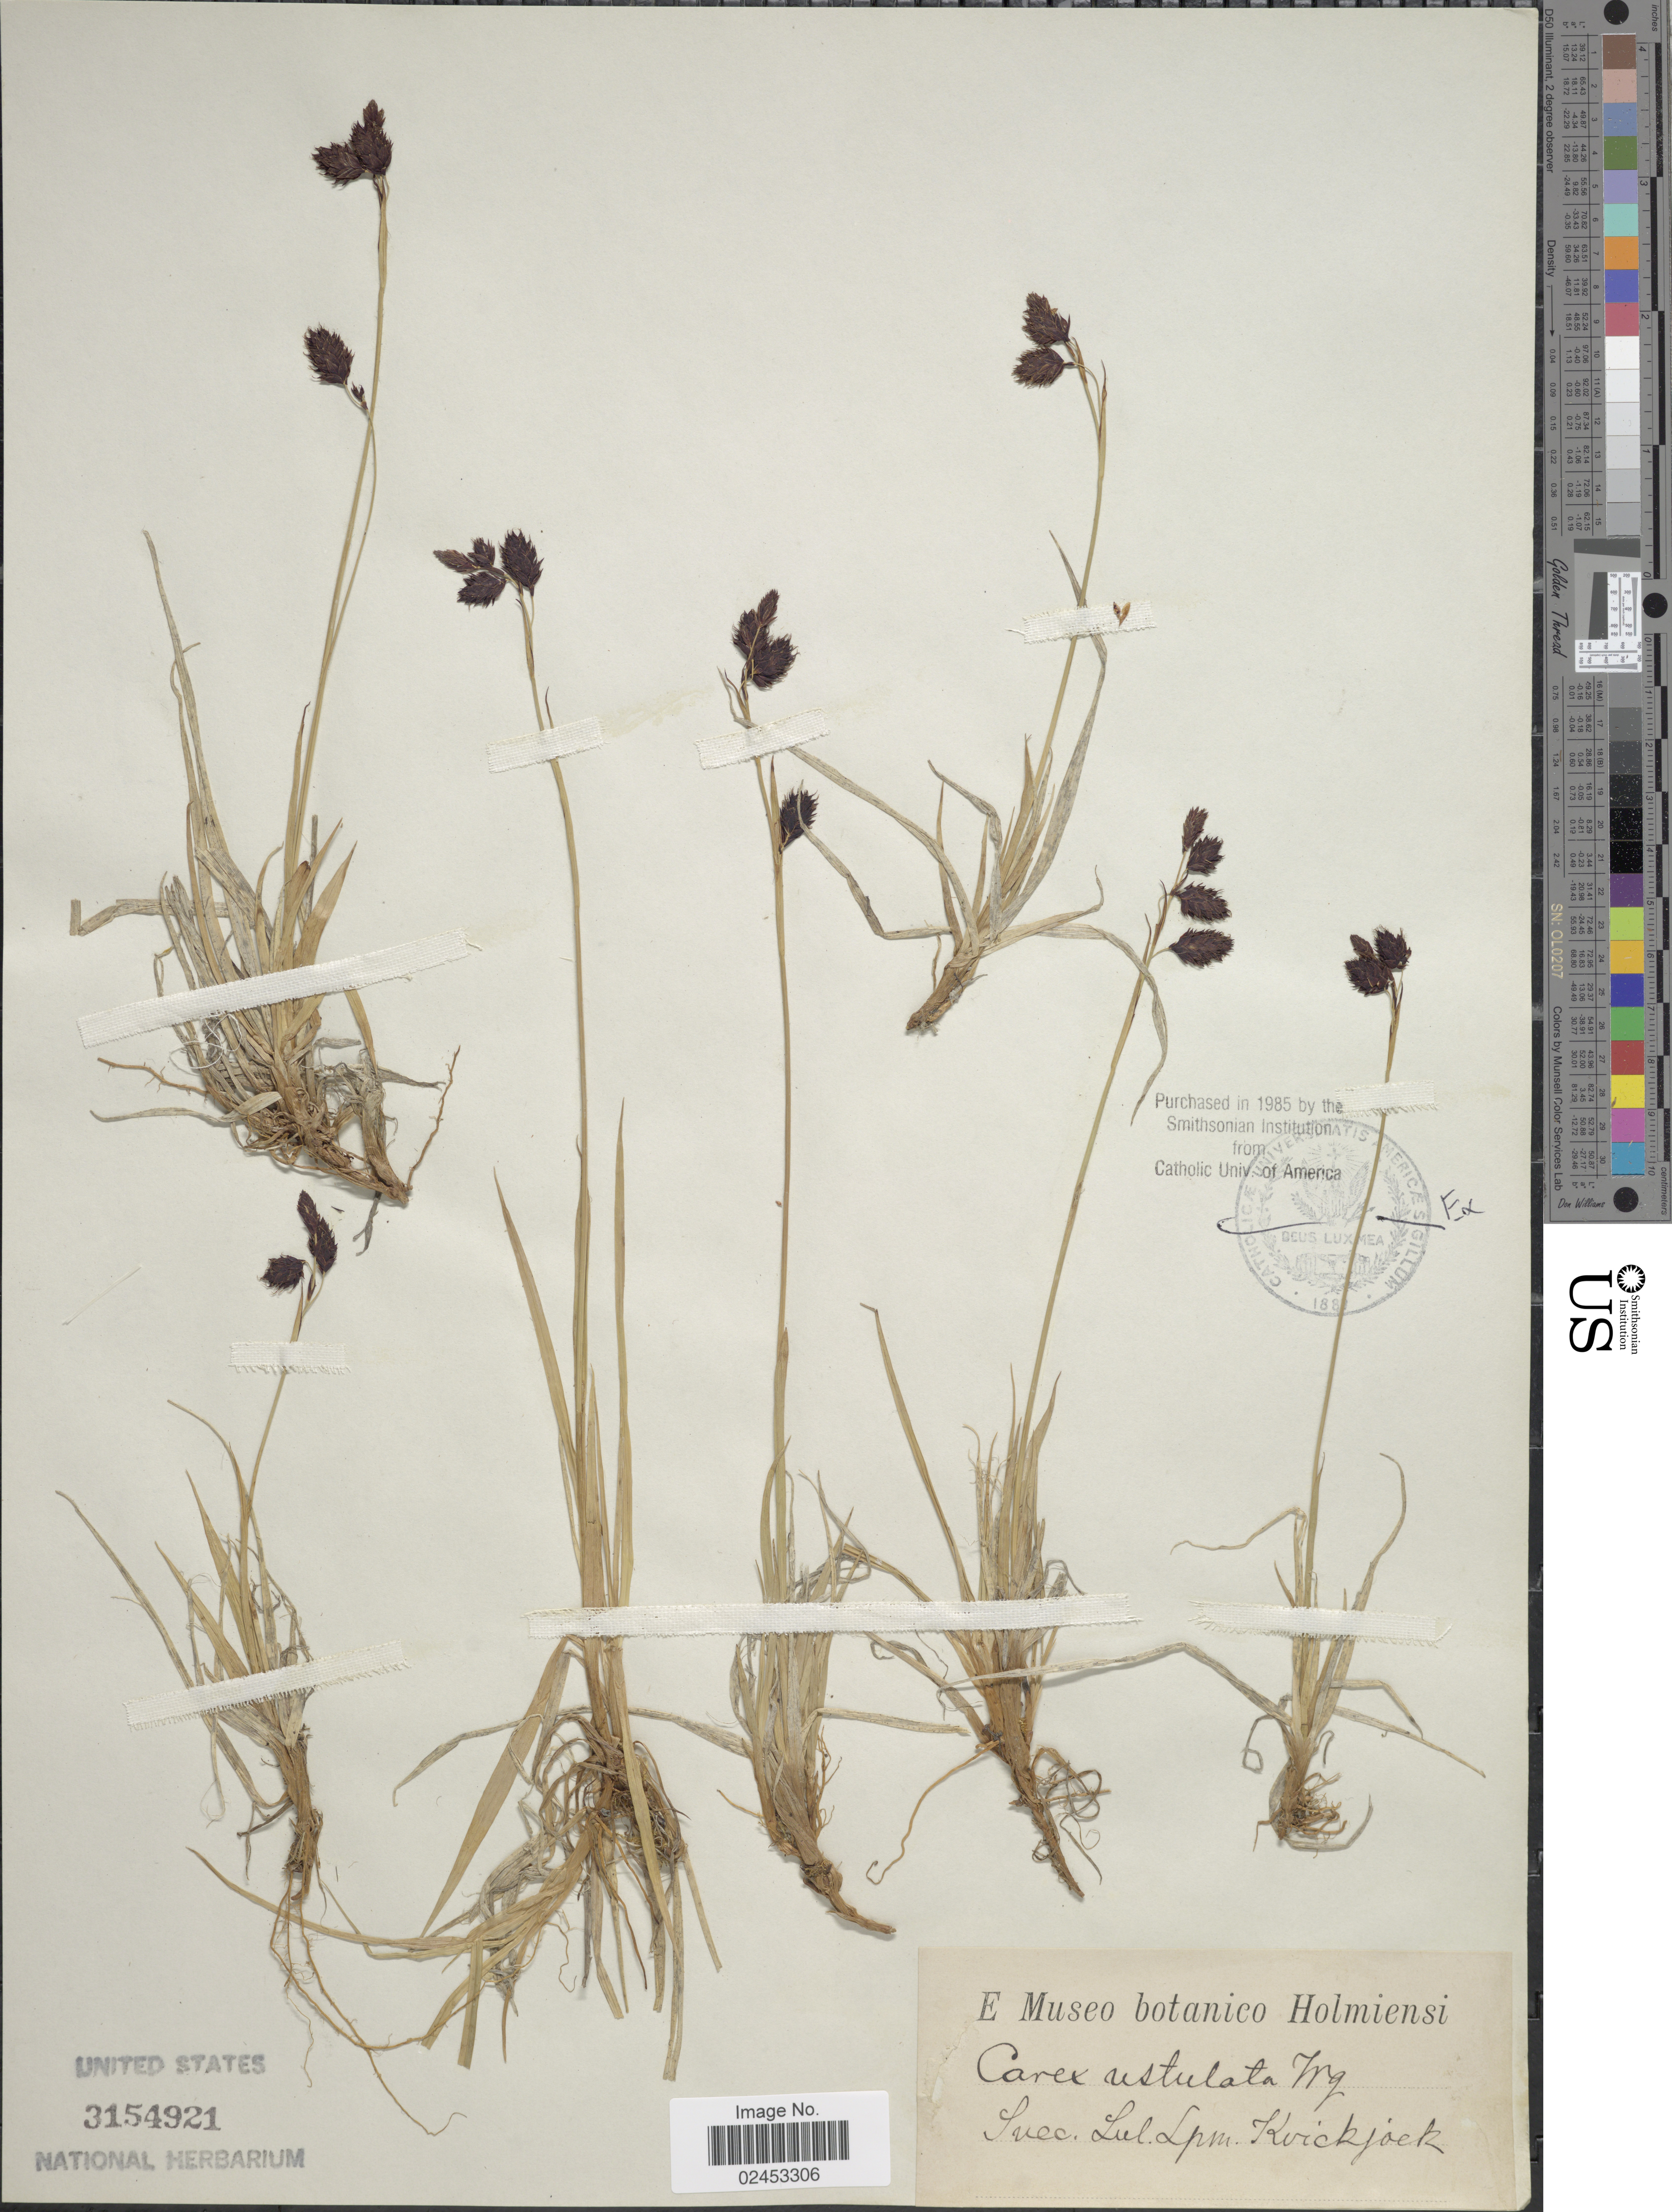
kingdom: Plantae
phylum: Tracheophyta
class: Liliopsida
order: Poales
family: Cyperaceae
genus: Carex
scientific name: Carex atrofusca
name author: Schkuhr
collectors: ex Museo botan. Holmiensi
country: Sweden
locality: Suec. Lul. Lpm. Kvikkjokk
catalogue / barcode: US 3154921